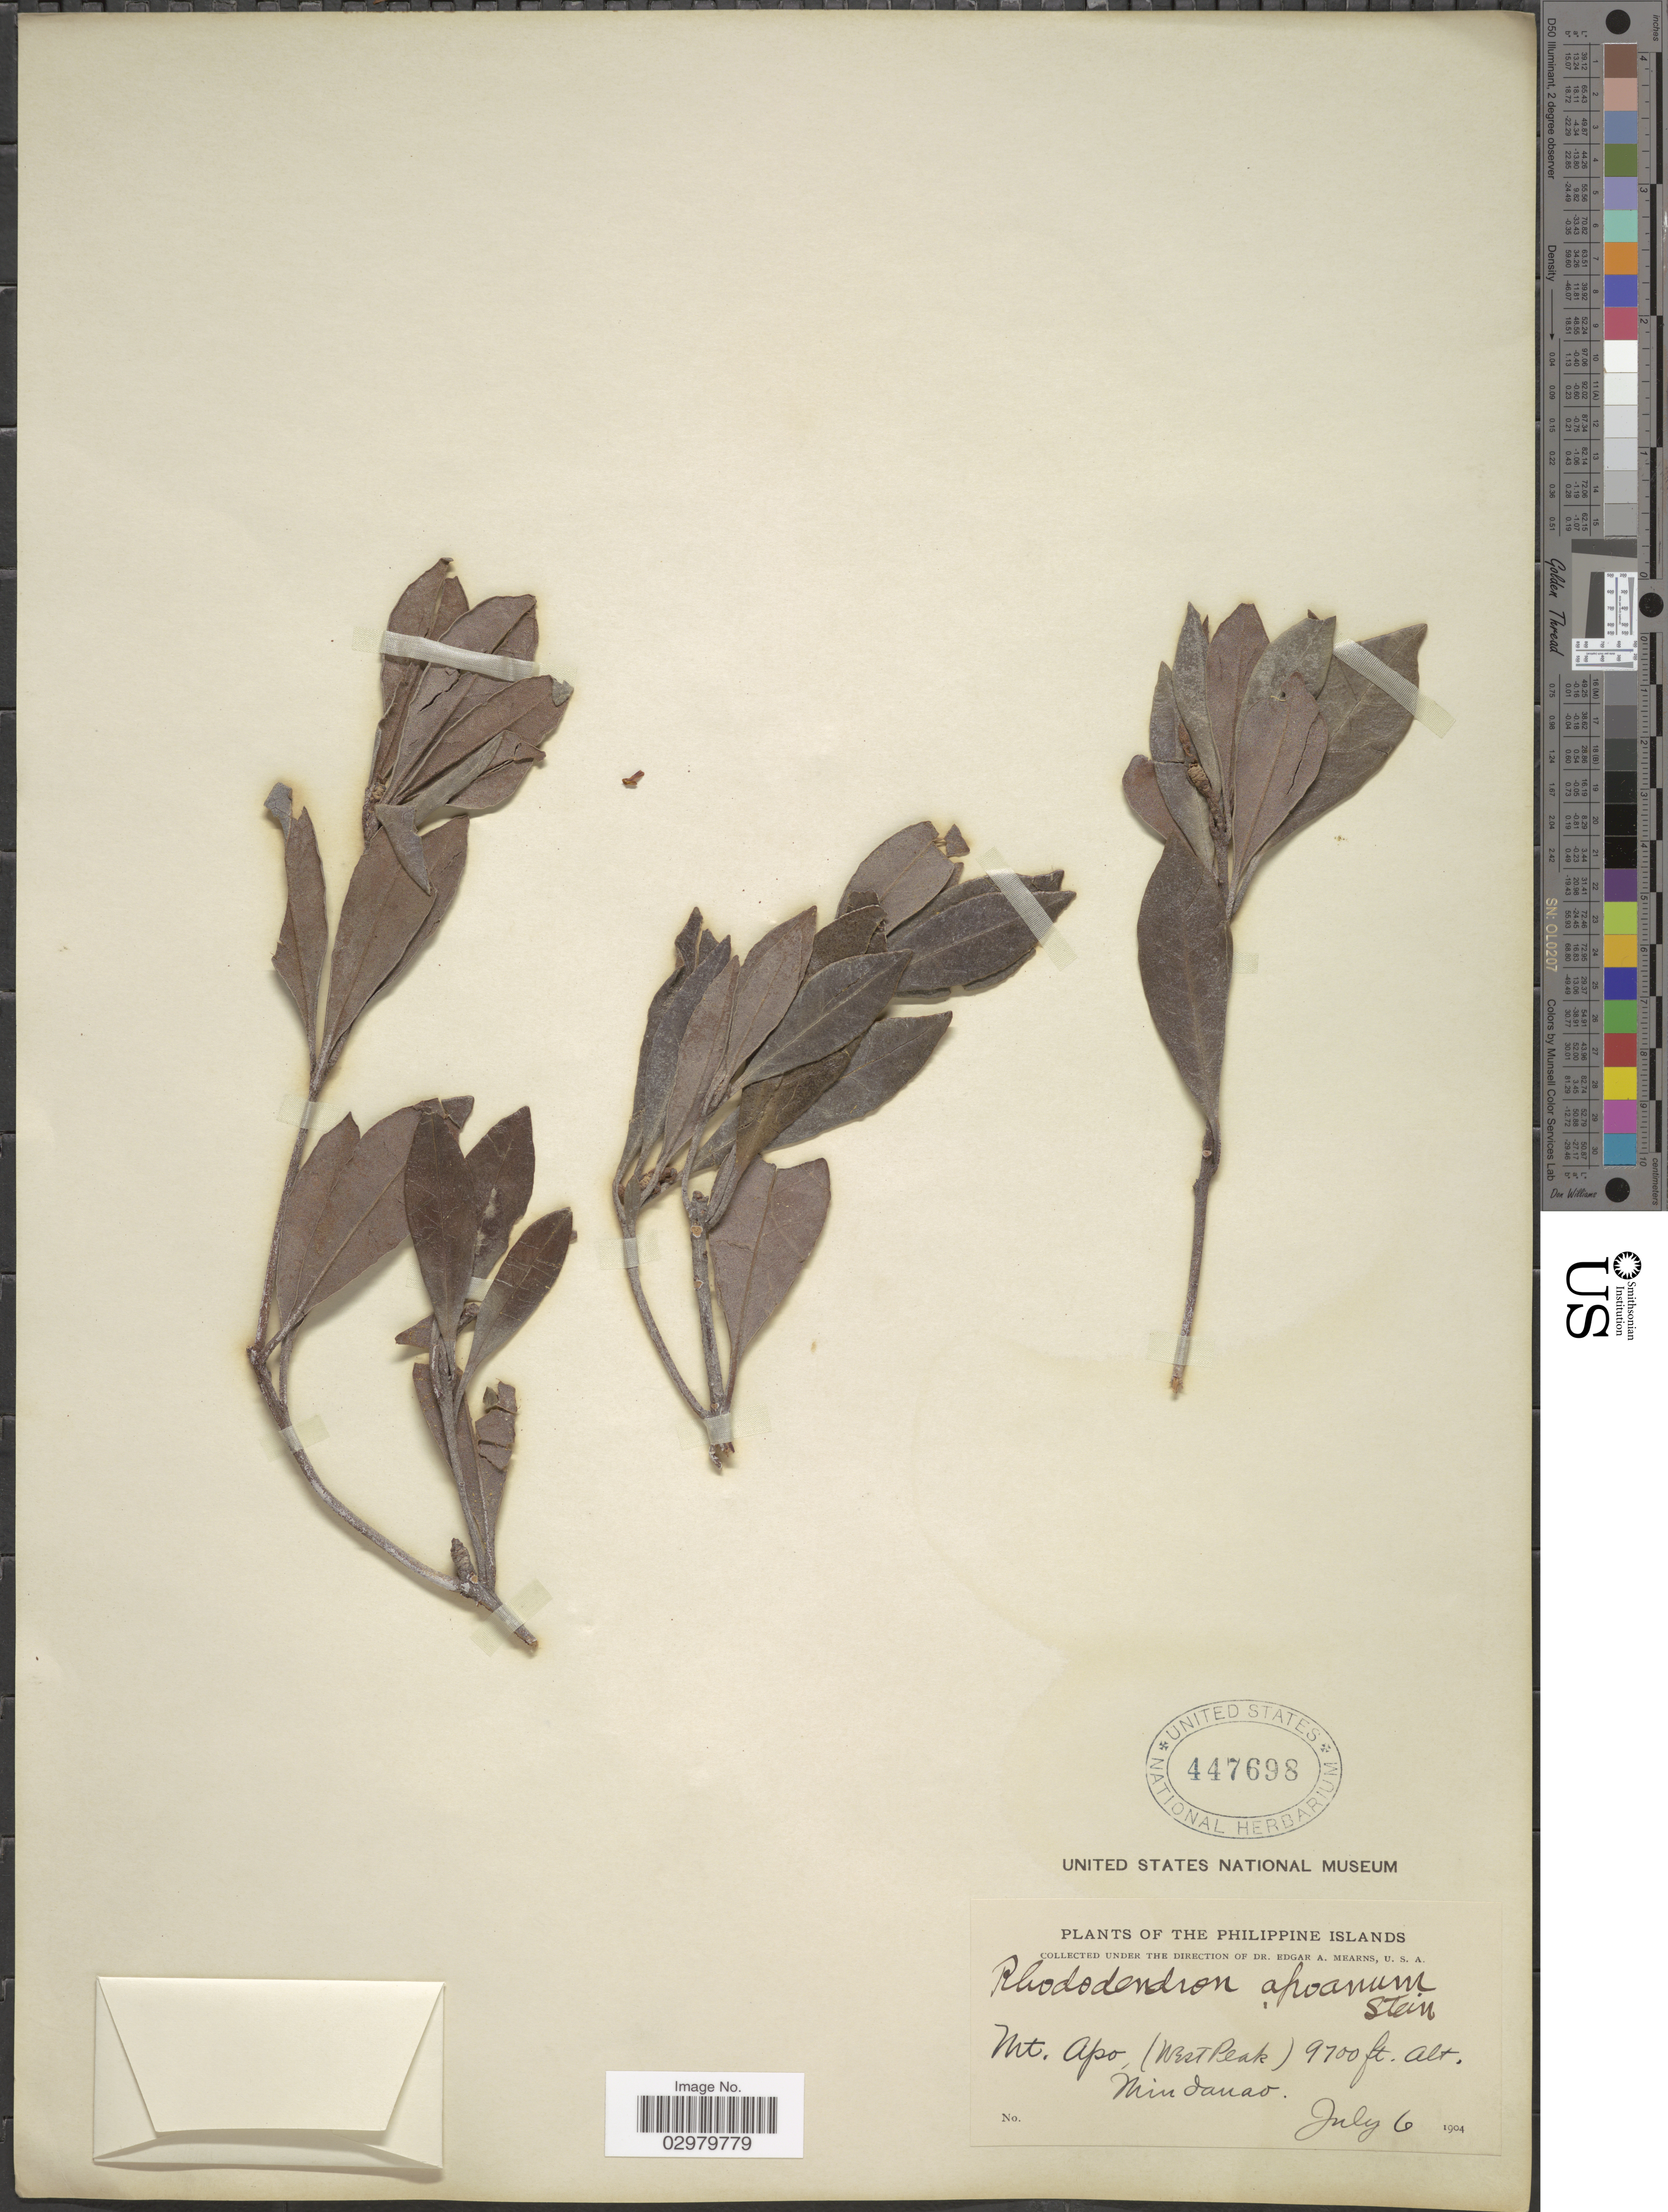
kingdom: Plantae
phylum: Tracheophyta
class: Magnoliopsida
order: Ericales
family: Ericaceae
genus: Rhododendron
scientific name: Rhododendron apoanum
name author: Stein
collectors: E. A. Mearns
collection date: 1904-07-06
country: Philippines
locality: Philippine Islands. Mt. Apo, (West Peak), Mindanao.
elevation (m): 2957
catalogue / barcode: US 447698